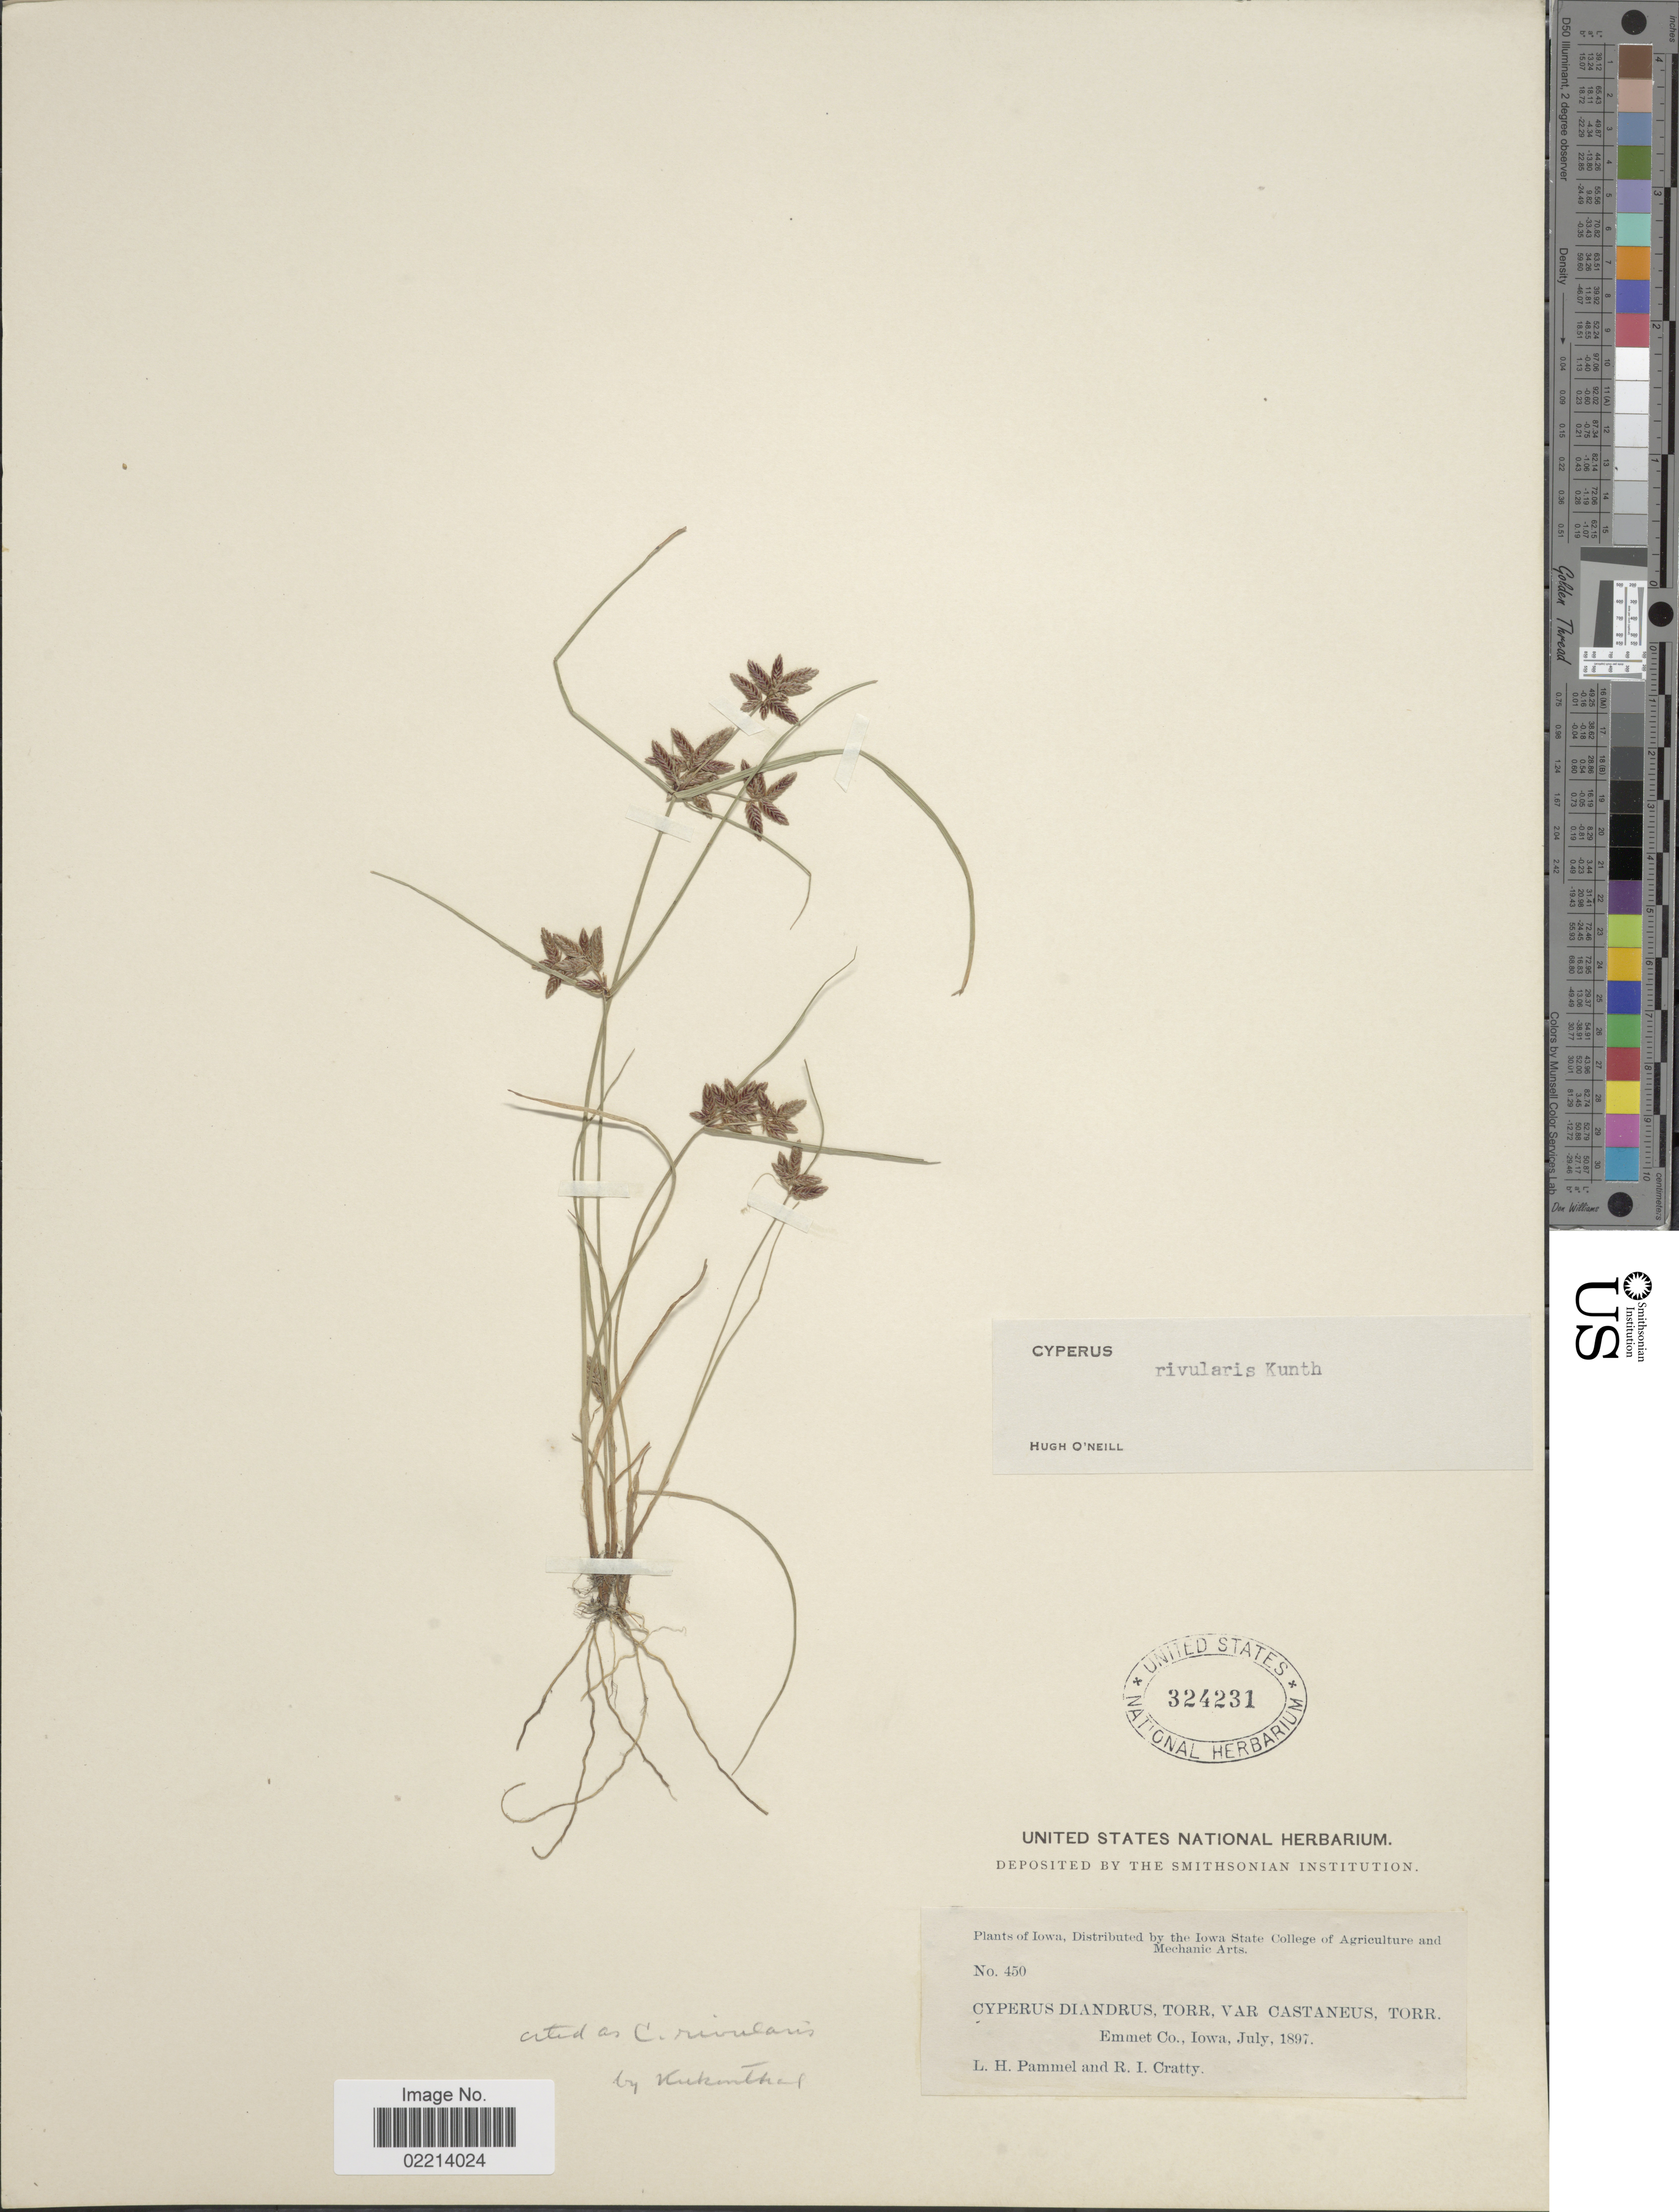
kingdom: Plantae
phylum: Tracheophyta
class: Liliopsida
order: Poales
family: Cyperaceae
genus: Cyperus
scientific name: Cyperus bipartitus Torr.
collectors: L. Pammell & R. Cratty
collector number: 450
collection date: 1897-07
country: United States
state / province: Iowa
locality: Emmet Co.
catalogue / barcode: US 324231